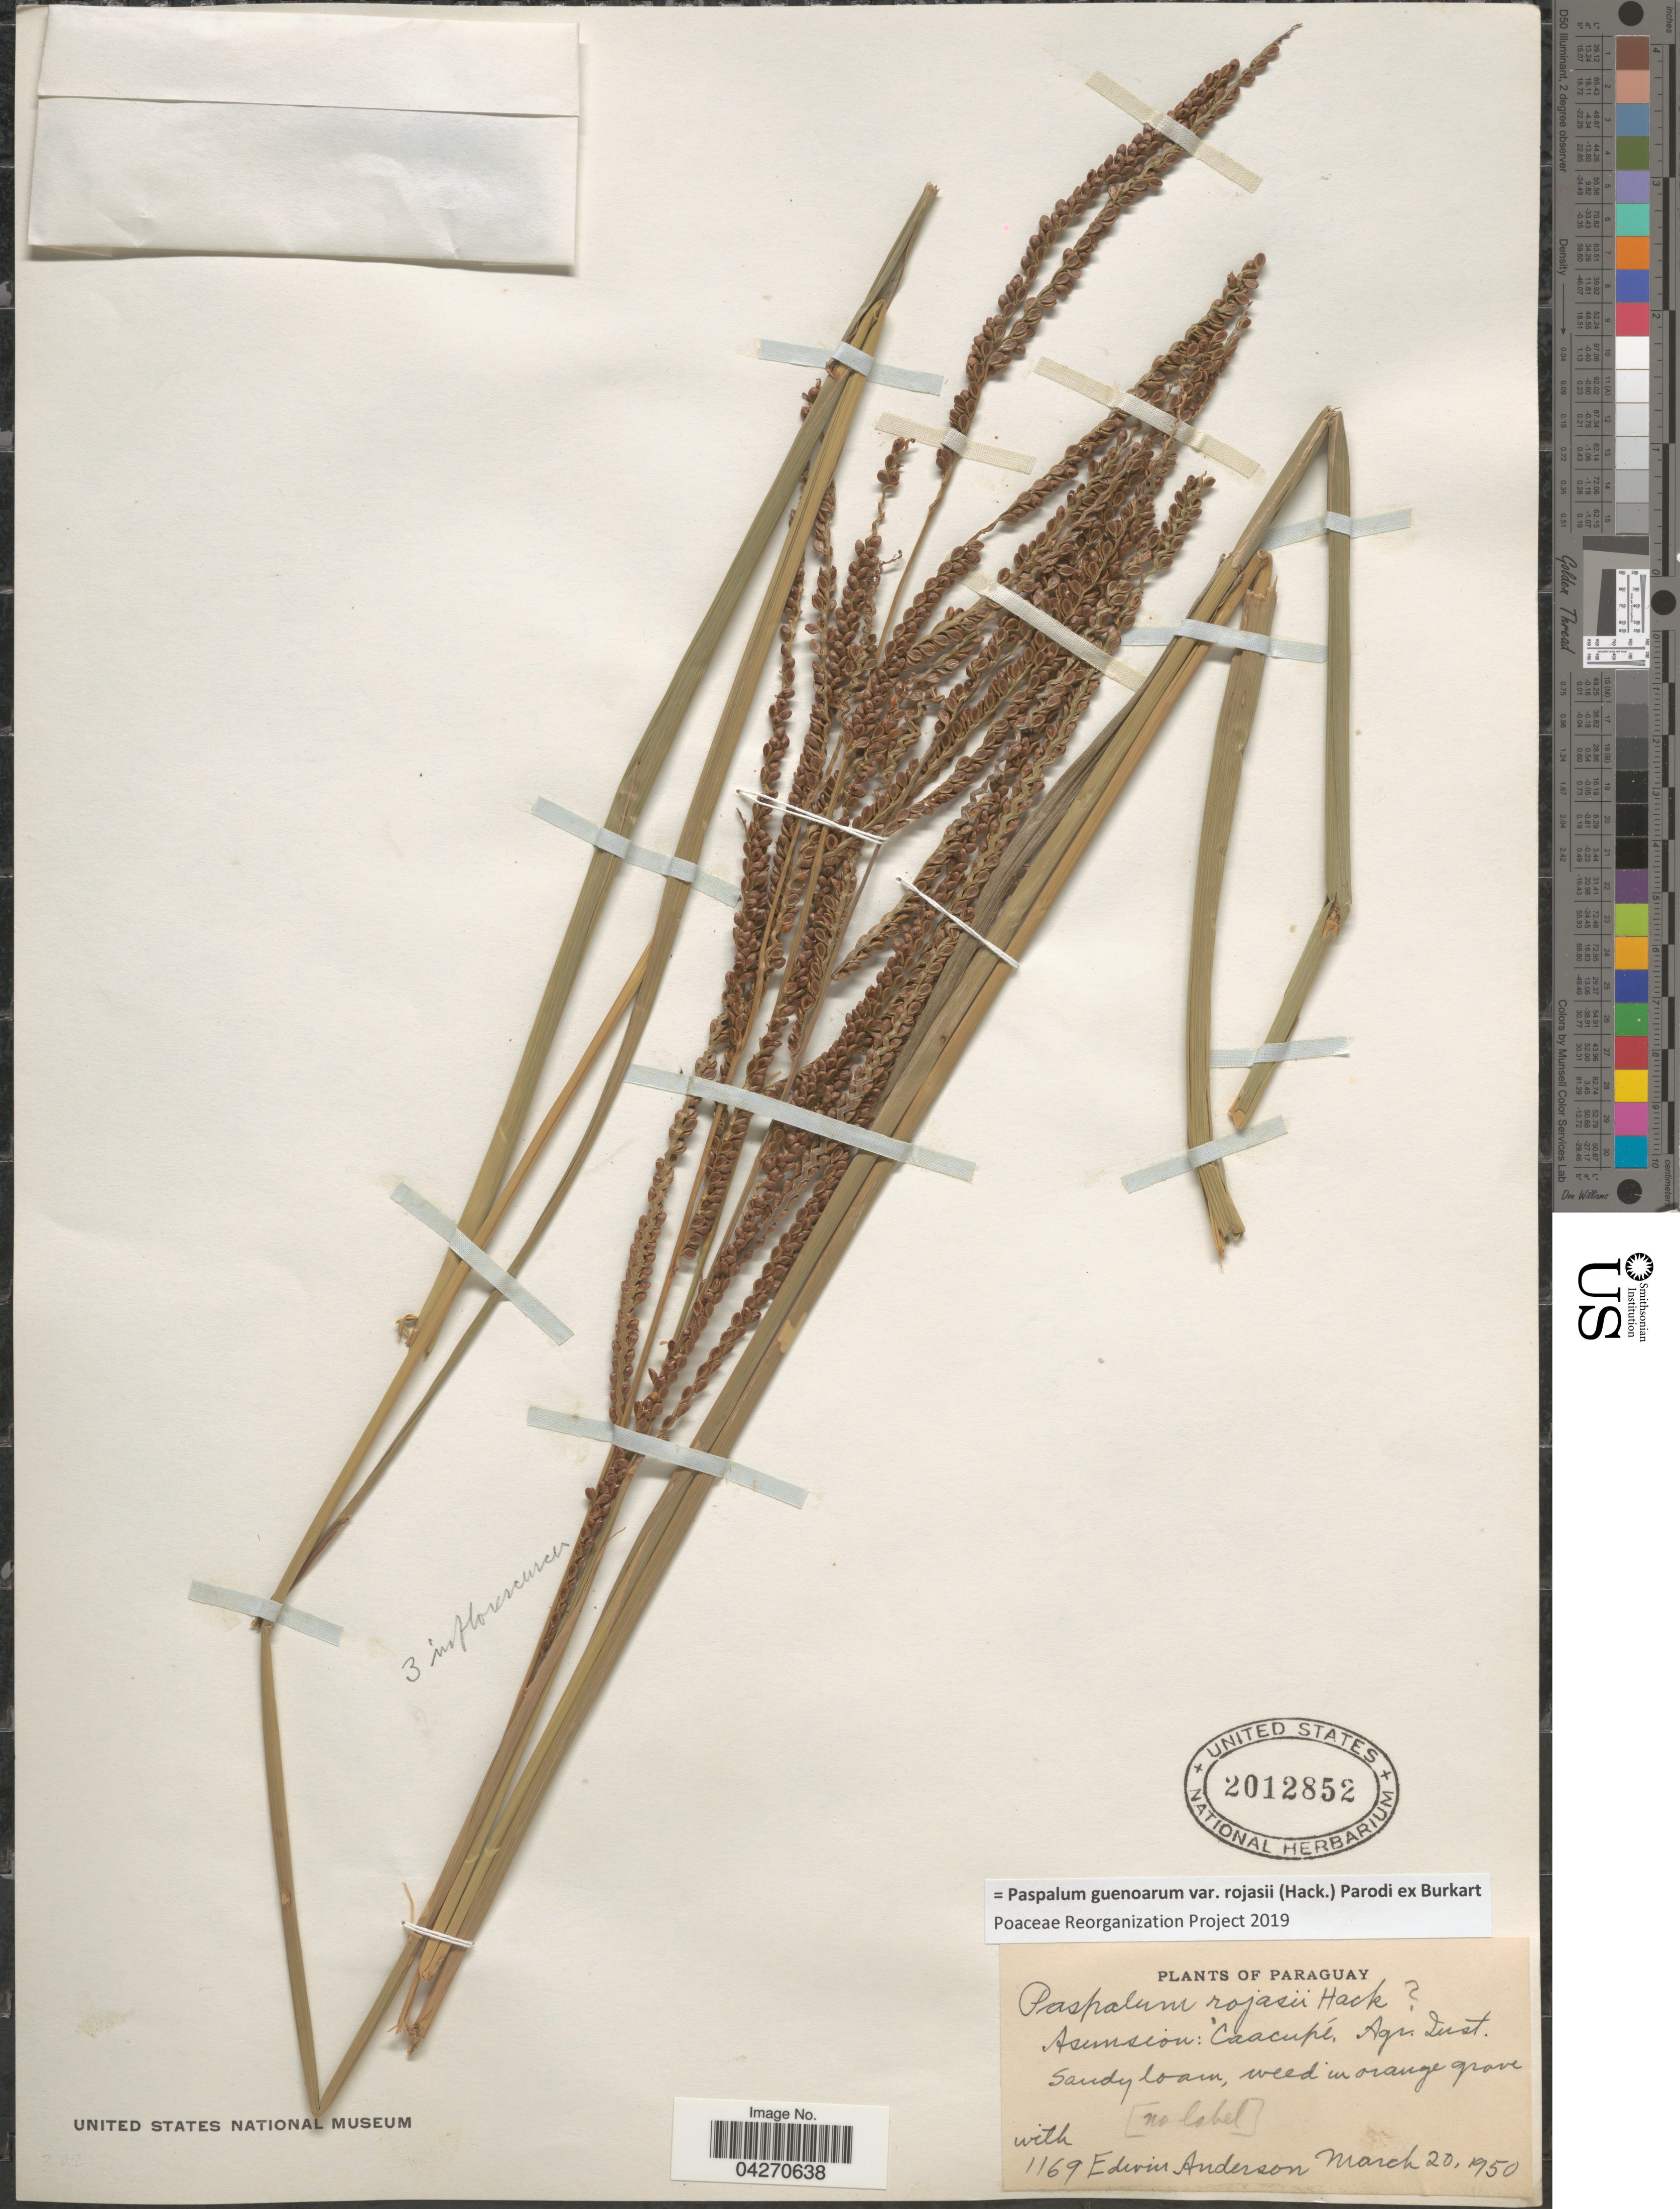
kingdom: Plantae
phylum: Tracheophyta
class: Liliopsida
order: Poales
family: Poaceae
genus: Paspalum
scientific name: Paspalum guenoarum var. rojasii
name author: (Hack.) Parodi ex Burkart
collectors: E. Anderson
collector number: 1169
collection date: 1950-03-20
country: Paraguay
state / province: Asuncion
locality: Caacupé, Agr. Inst.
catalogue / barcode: US 2012852